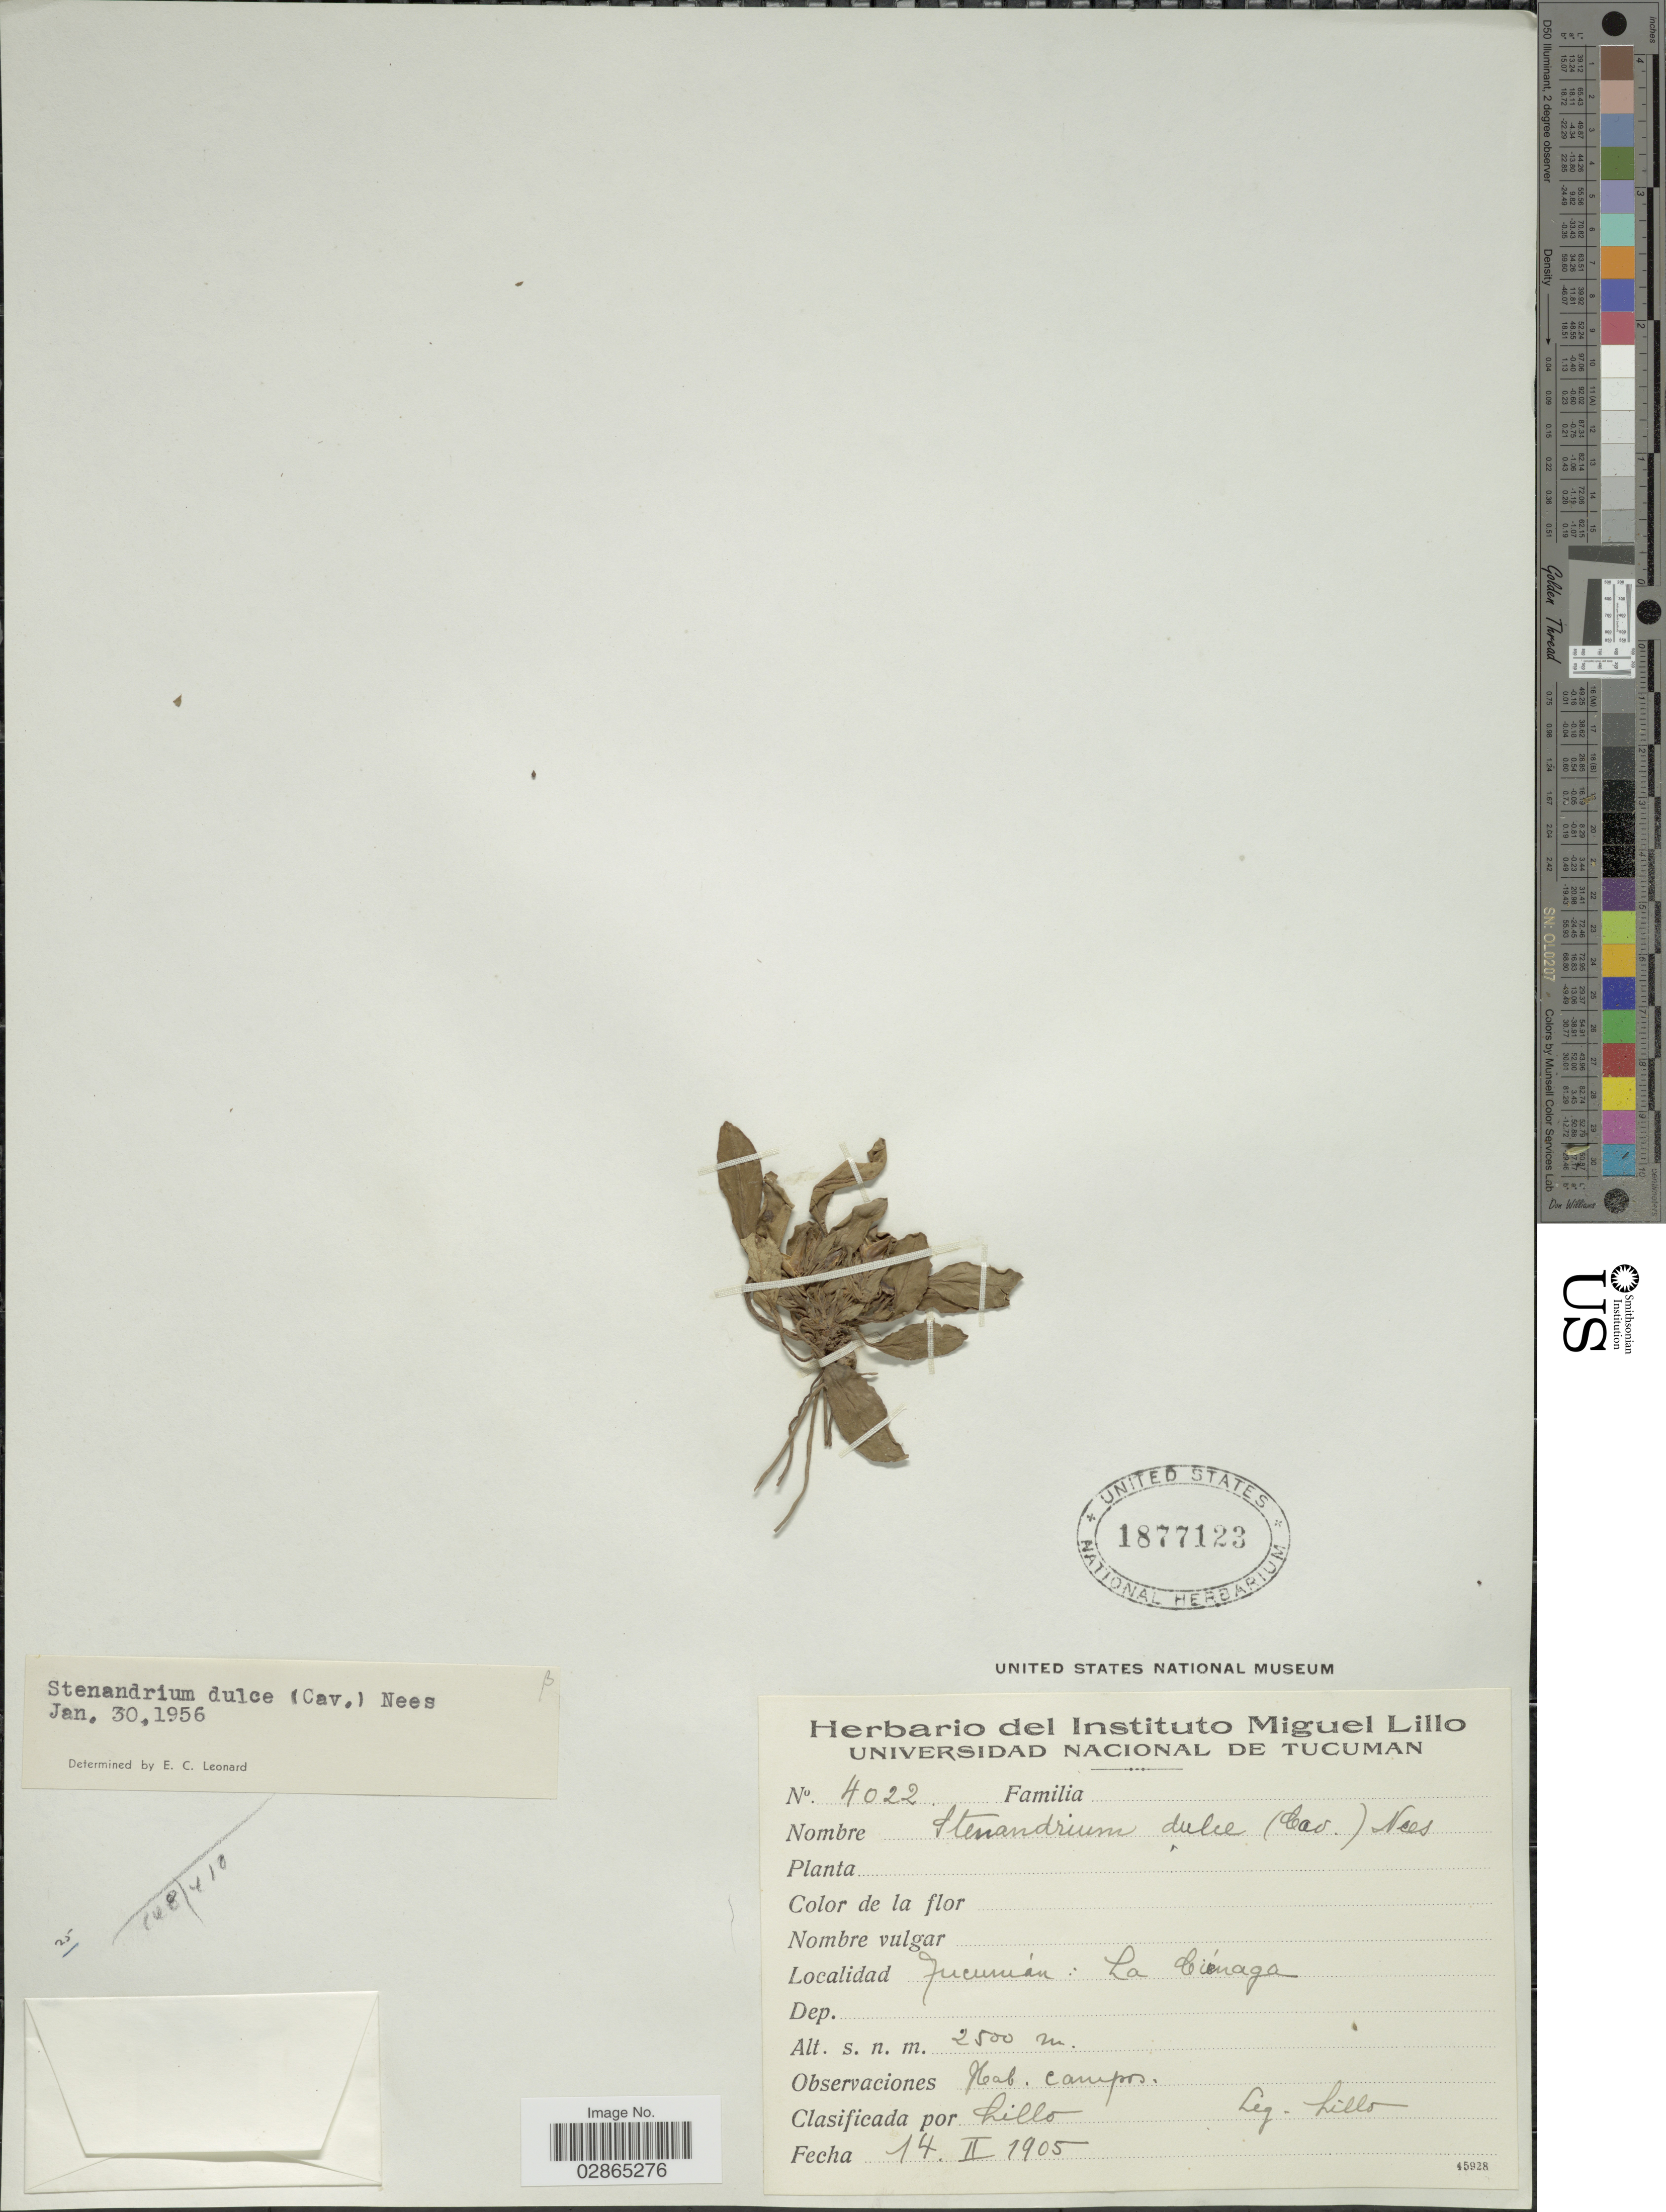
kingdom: Plantae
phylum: Tracheophyta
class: Magnoliopsida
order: Lamiales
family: Acanthaceae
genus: Stenandrium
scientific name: Stenandrium dulce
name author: (Cav.) Nees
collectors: M. Lillo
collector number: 4022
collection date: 1905-02-14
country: Argentina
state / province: Tucuman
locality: La Ciénaga.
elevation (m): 2500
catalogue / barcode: US 1877123